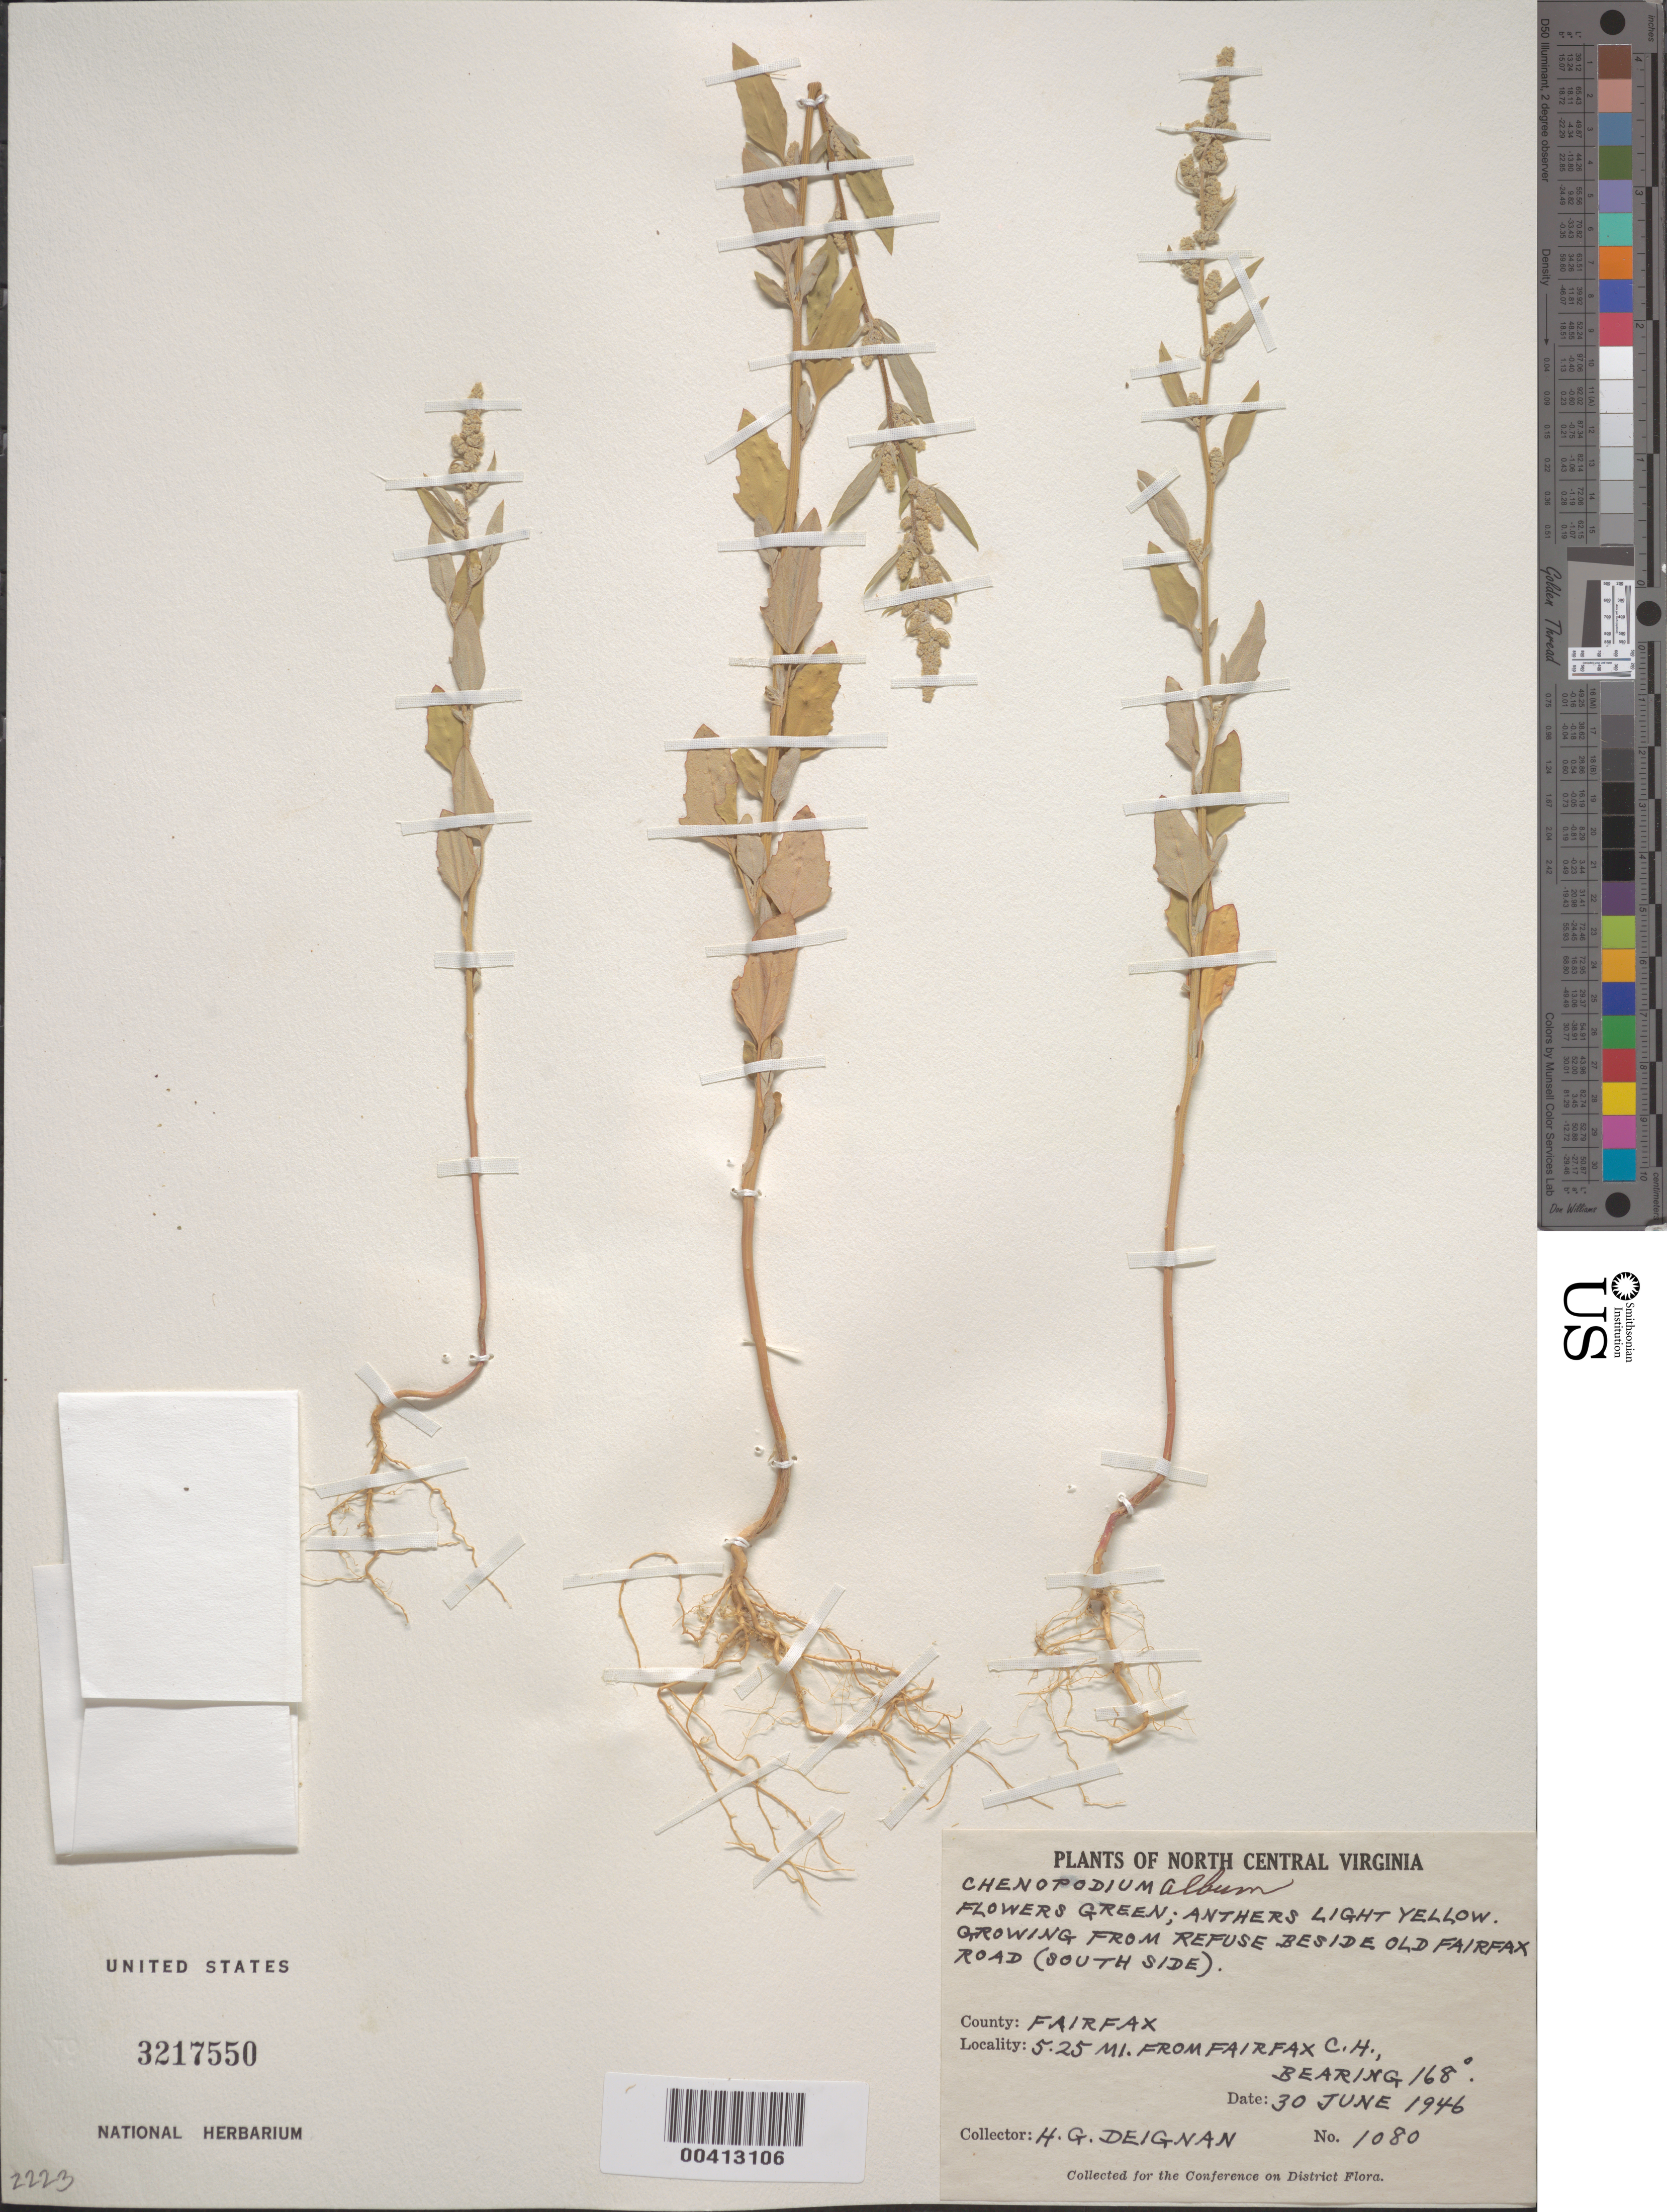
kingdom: Plantae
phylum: Tracheophyta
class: Magnoliopsida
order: Caryophyllales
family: Amaranthaceae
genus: Chenopodium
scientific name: Chenopodium album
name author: L.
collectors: H. Deignan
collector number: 1080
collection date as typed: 30 Jun 1946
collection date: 1946-06-30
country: United States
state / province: Virginia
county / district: Fairfax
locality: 5.25 mi. from Fairfax County Courthouse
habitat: Roadside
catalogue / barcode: US 3217550